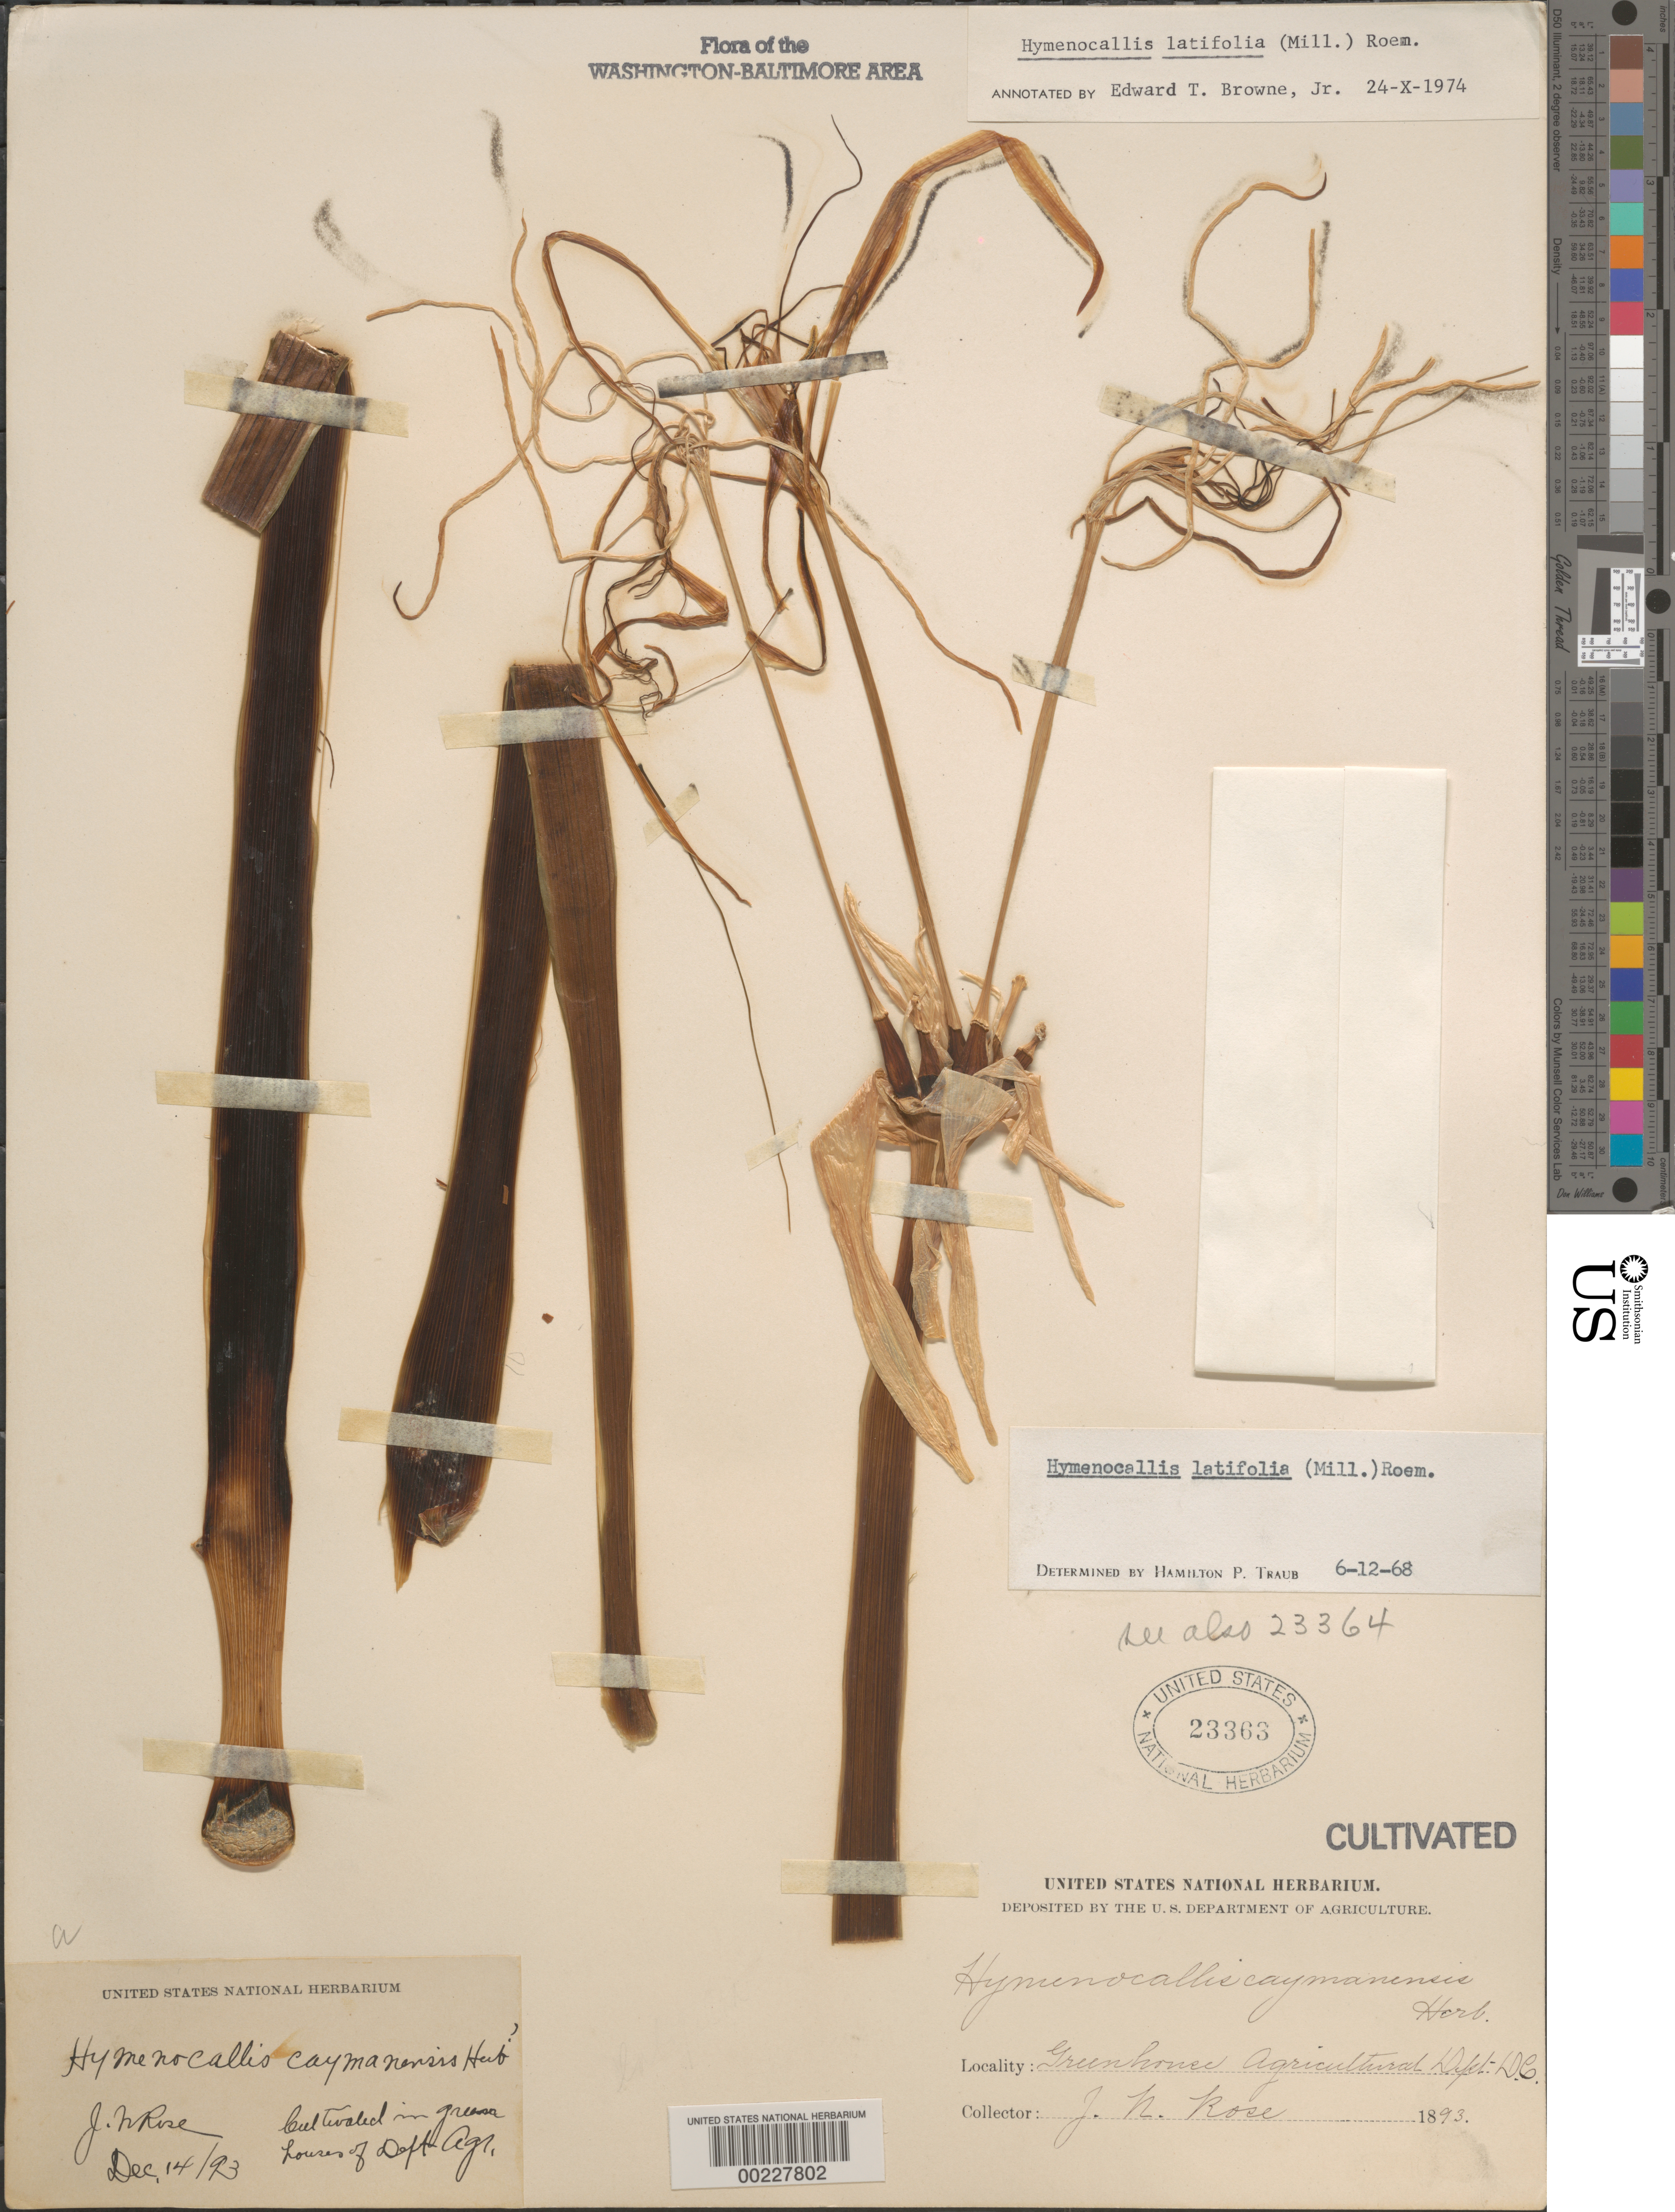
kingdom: Plantae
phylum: Tracheophyta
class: Liliopsida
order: Asparagales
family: Amaryllidaceae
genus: Hymenocallis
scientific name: Hymenocallis latifolia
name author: (Mill.) M. Roem.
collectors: J. N. Rose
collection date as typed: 14 Dec 1893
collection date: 1893-12-14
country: United States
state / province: District of Columbia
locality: Greenhouse, Dept. of Agriculture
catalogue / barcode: US 23363